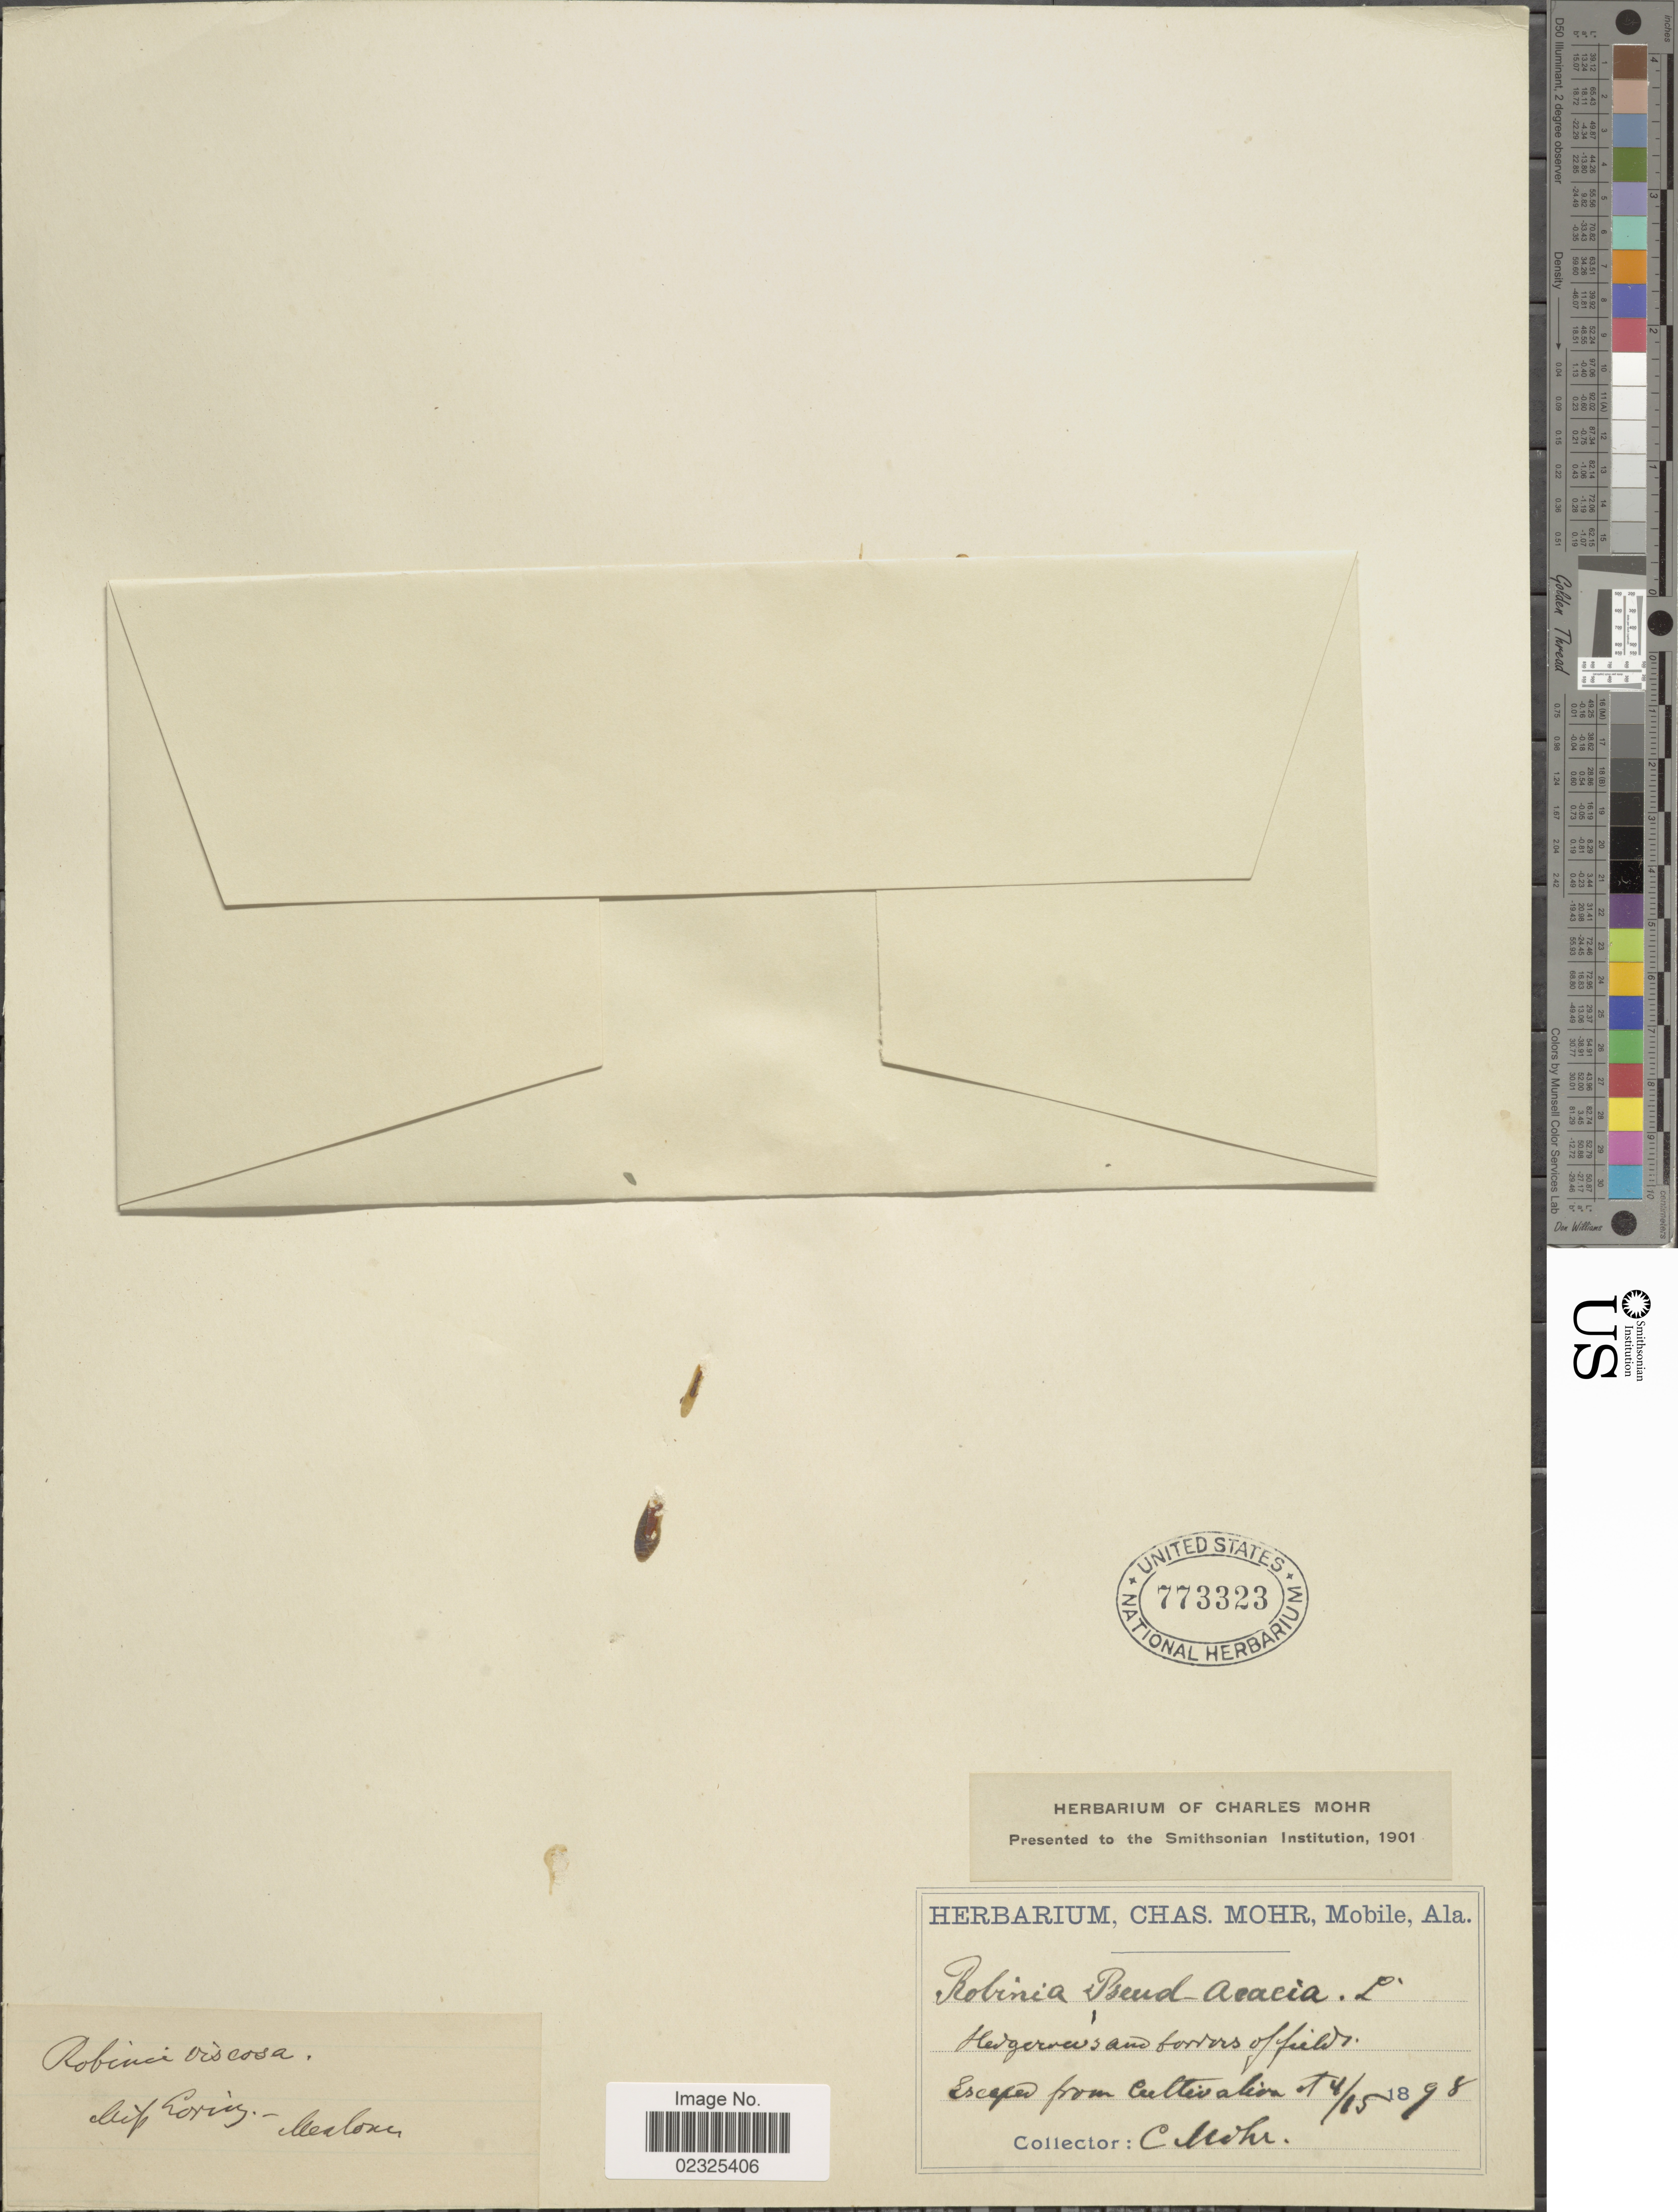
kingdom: Plantae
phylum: Tracheophyta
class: Magnoliopsida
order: Fabales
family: Fabaceae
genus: Robinia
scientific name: Robinia pseudoacacia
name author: L.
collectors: Mohr, C. T. (herbarium)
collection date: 1898-04-15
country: United States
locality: Hedgerows and borders of fields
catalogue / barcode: US 773323